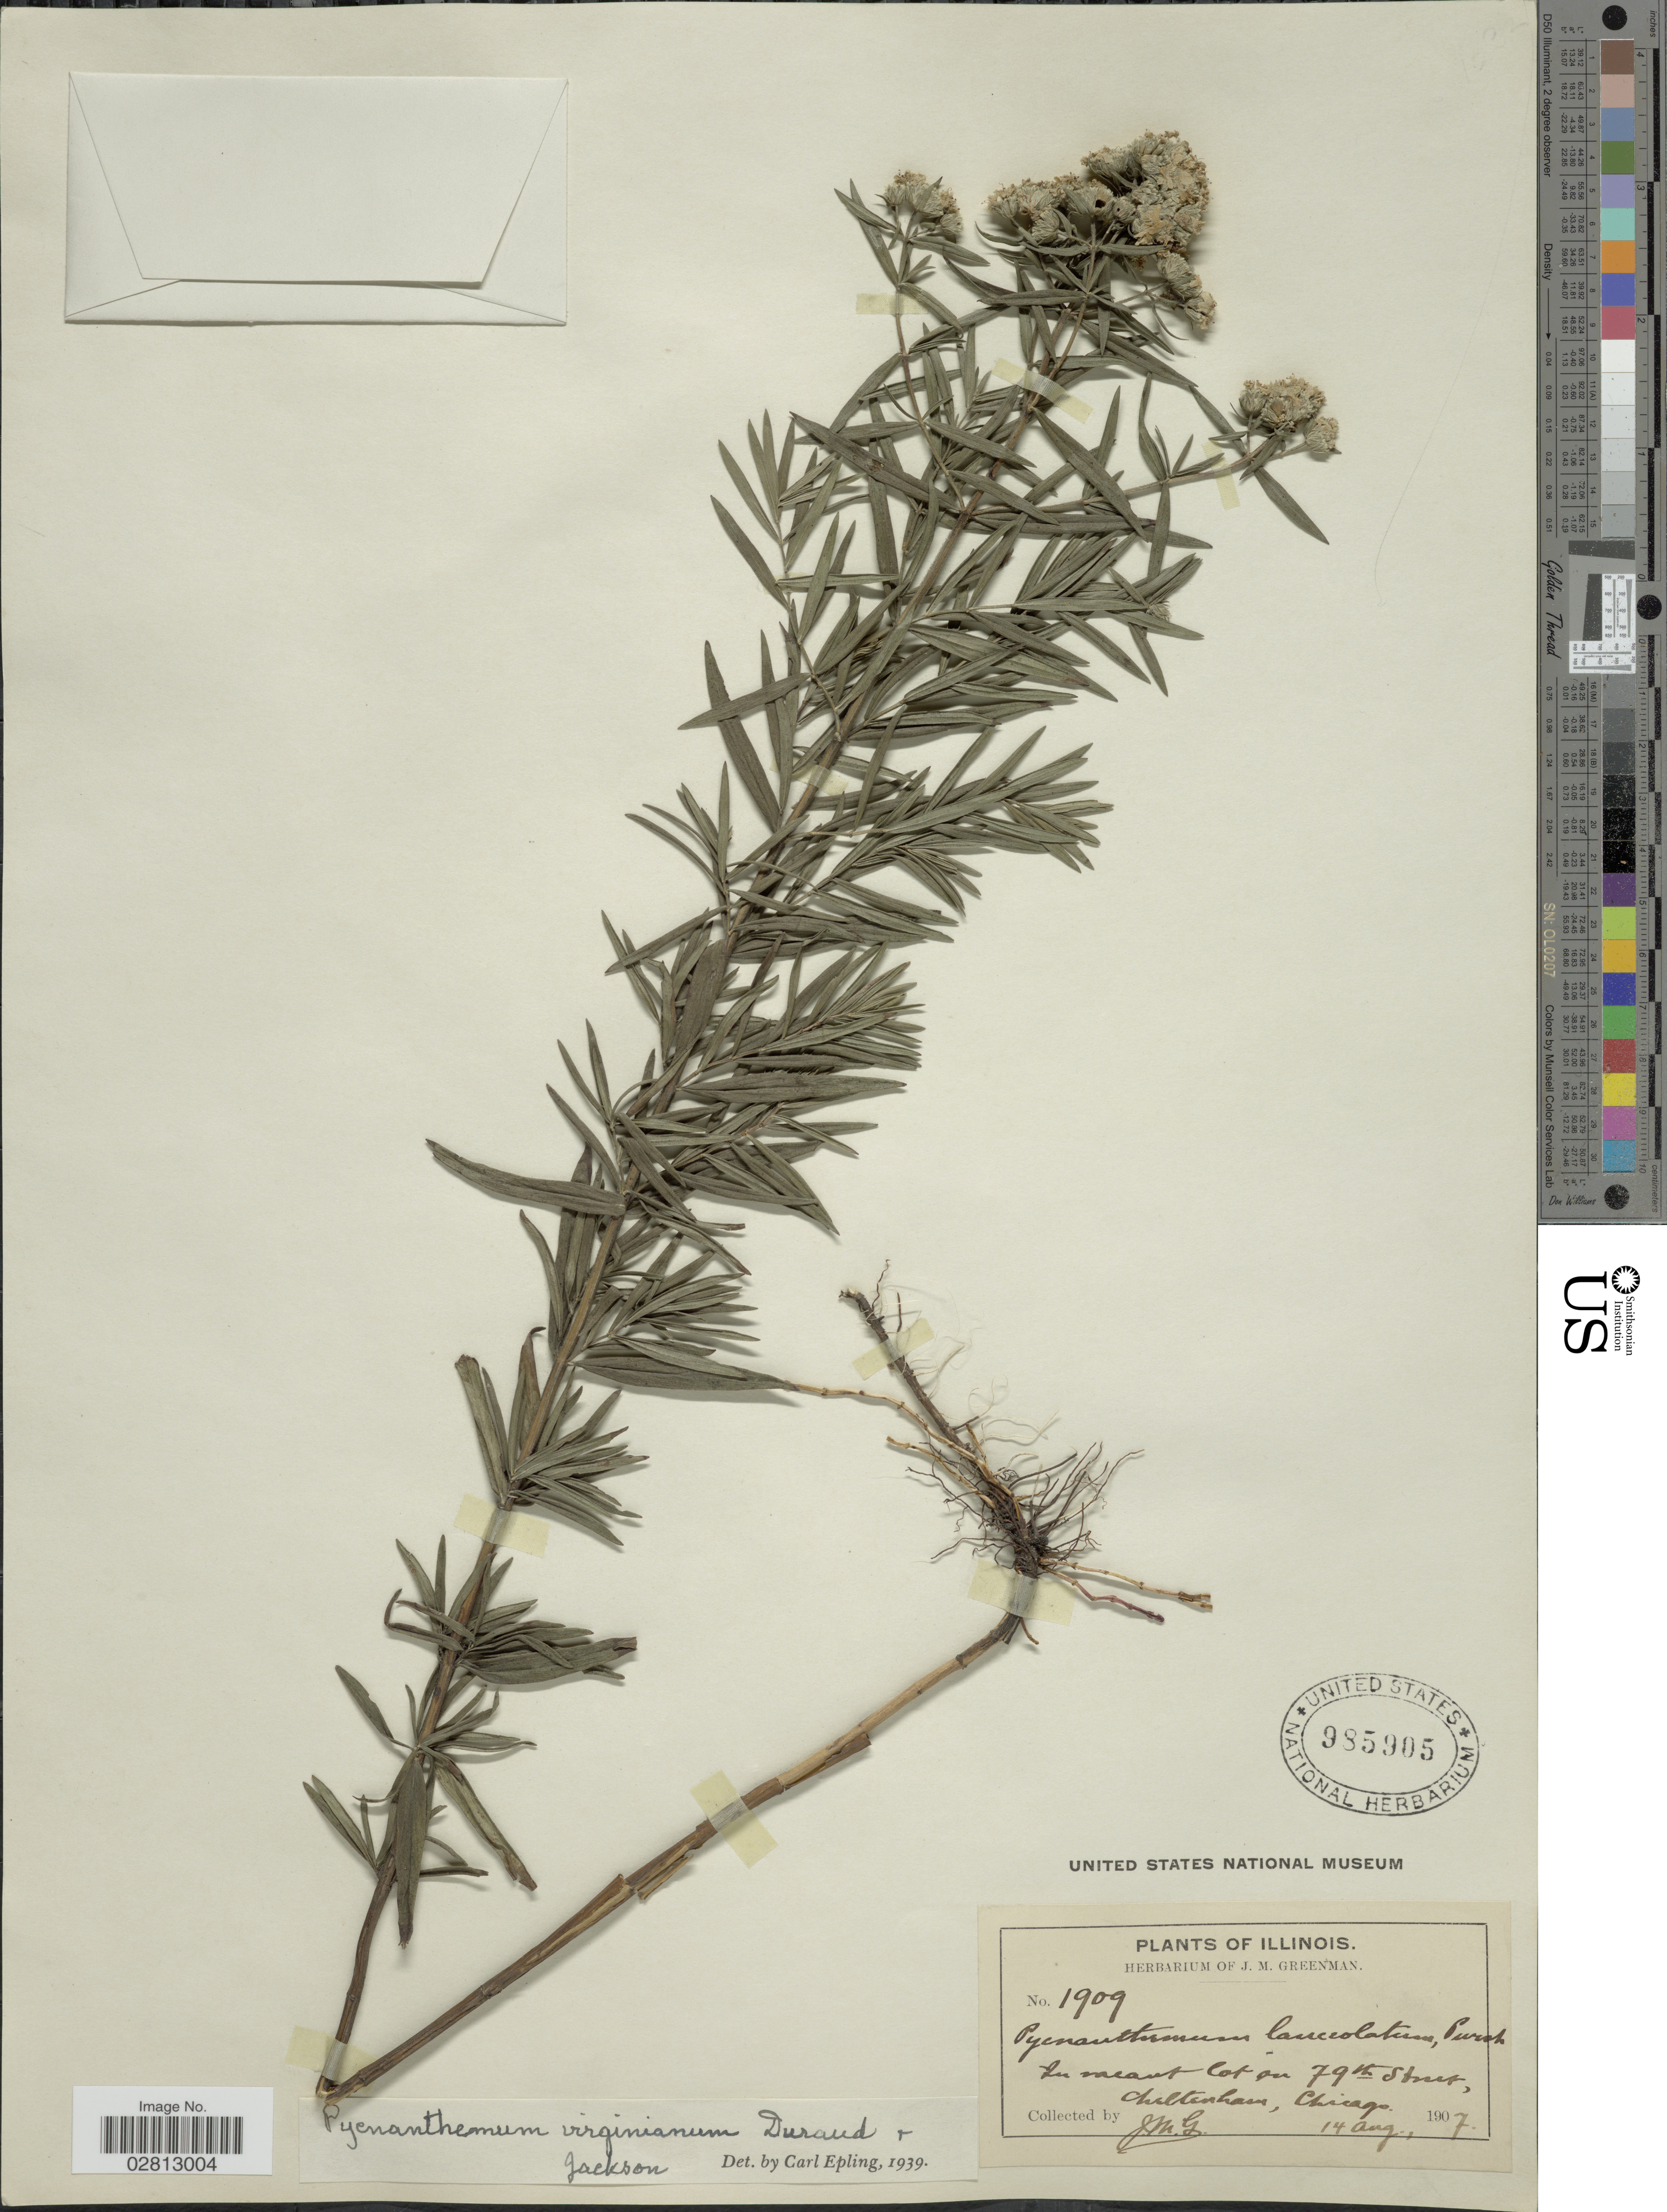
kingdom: Plantae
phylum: Tracheophyta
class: Magnoliopsida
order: Lamiales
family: Lamiaceae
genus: Pycnanthemum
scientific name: Pycnanthemum virginianum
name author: (L.) Durand & B.D. Jacks. ex B.L. Rob. & Fernald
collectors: J. M. Greenman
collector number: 1909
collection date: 1907-08-14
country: United States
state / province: Illinois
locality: In vacant lot on 79th Street, Cheltenham, Chicago.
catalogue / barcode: US 985905